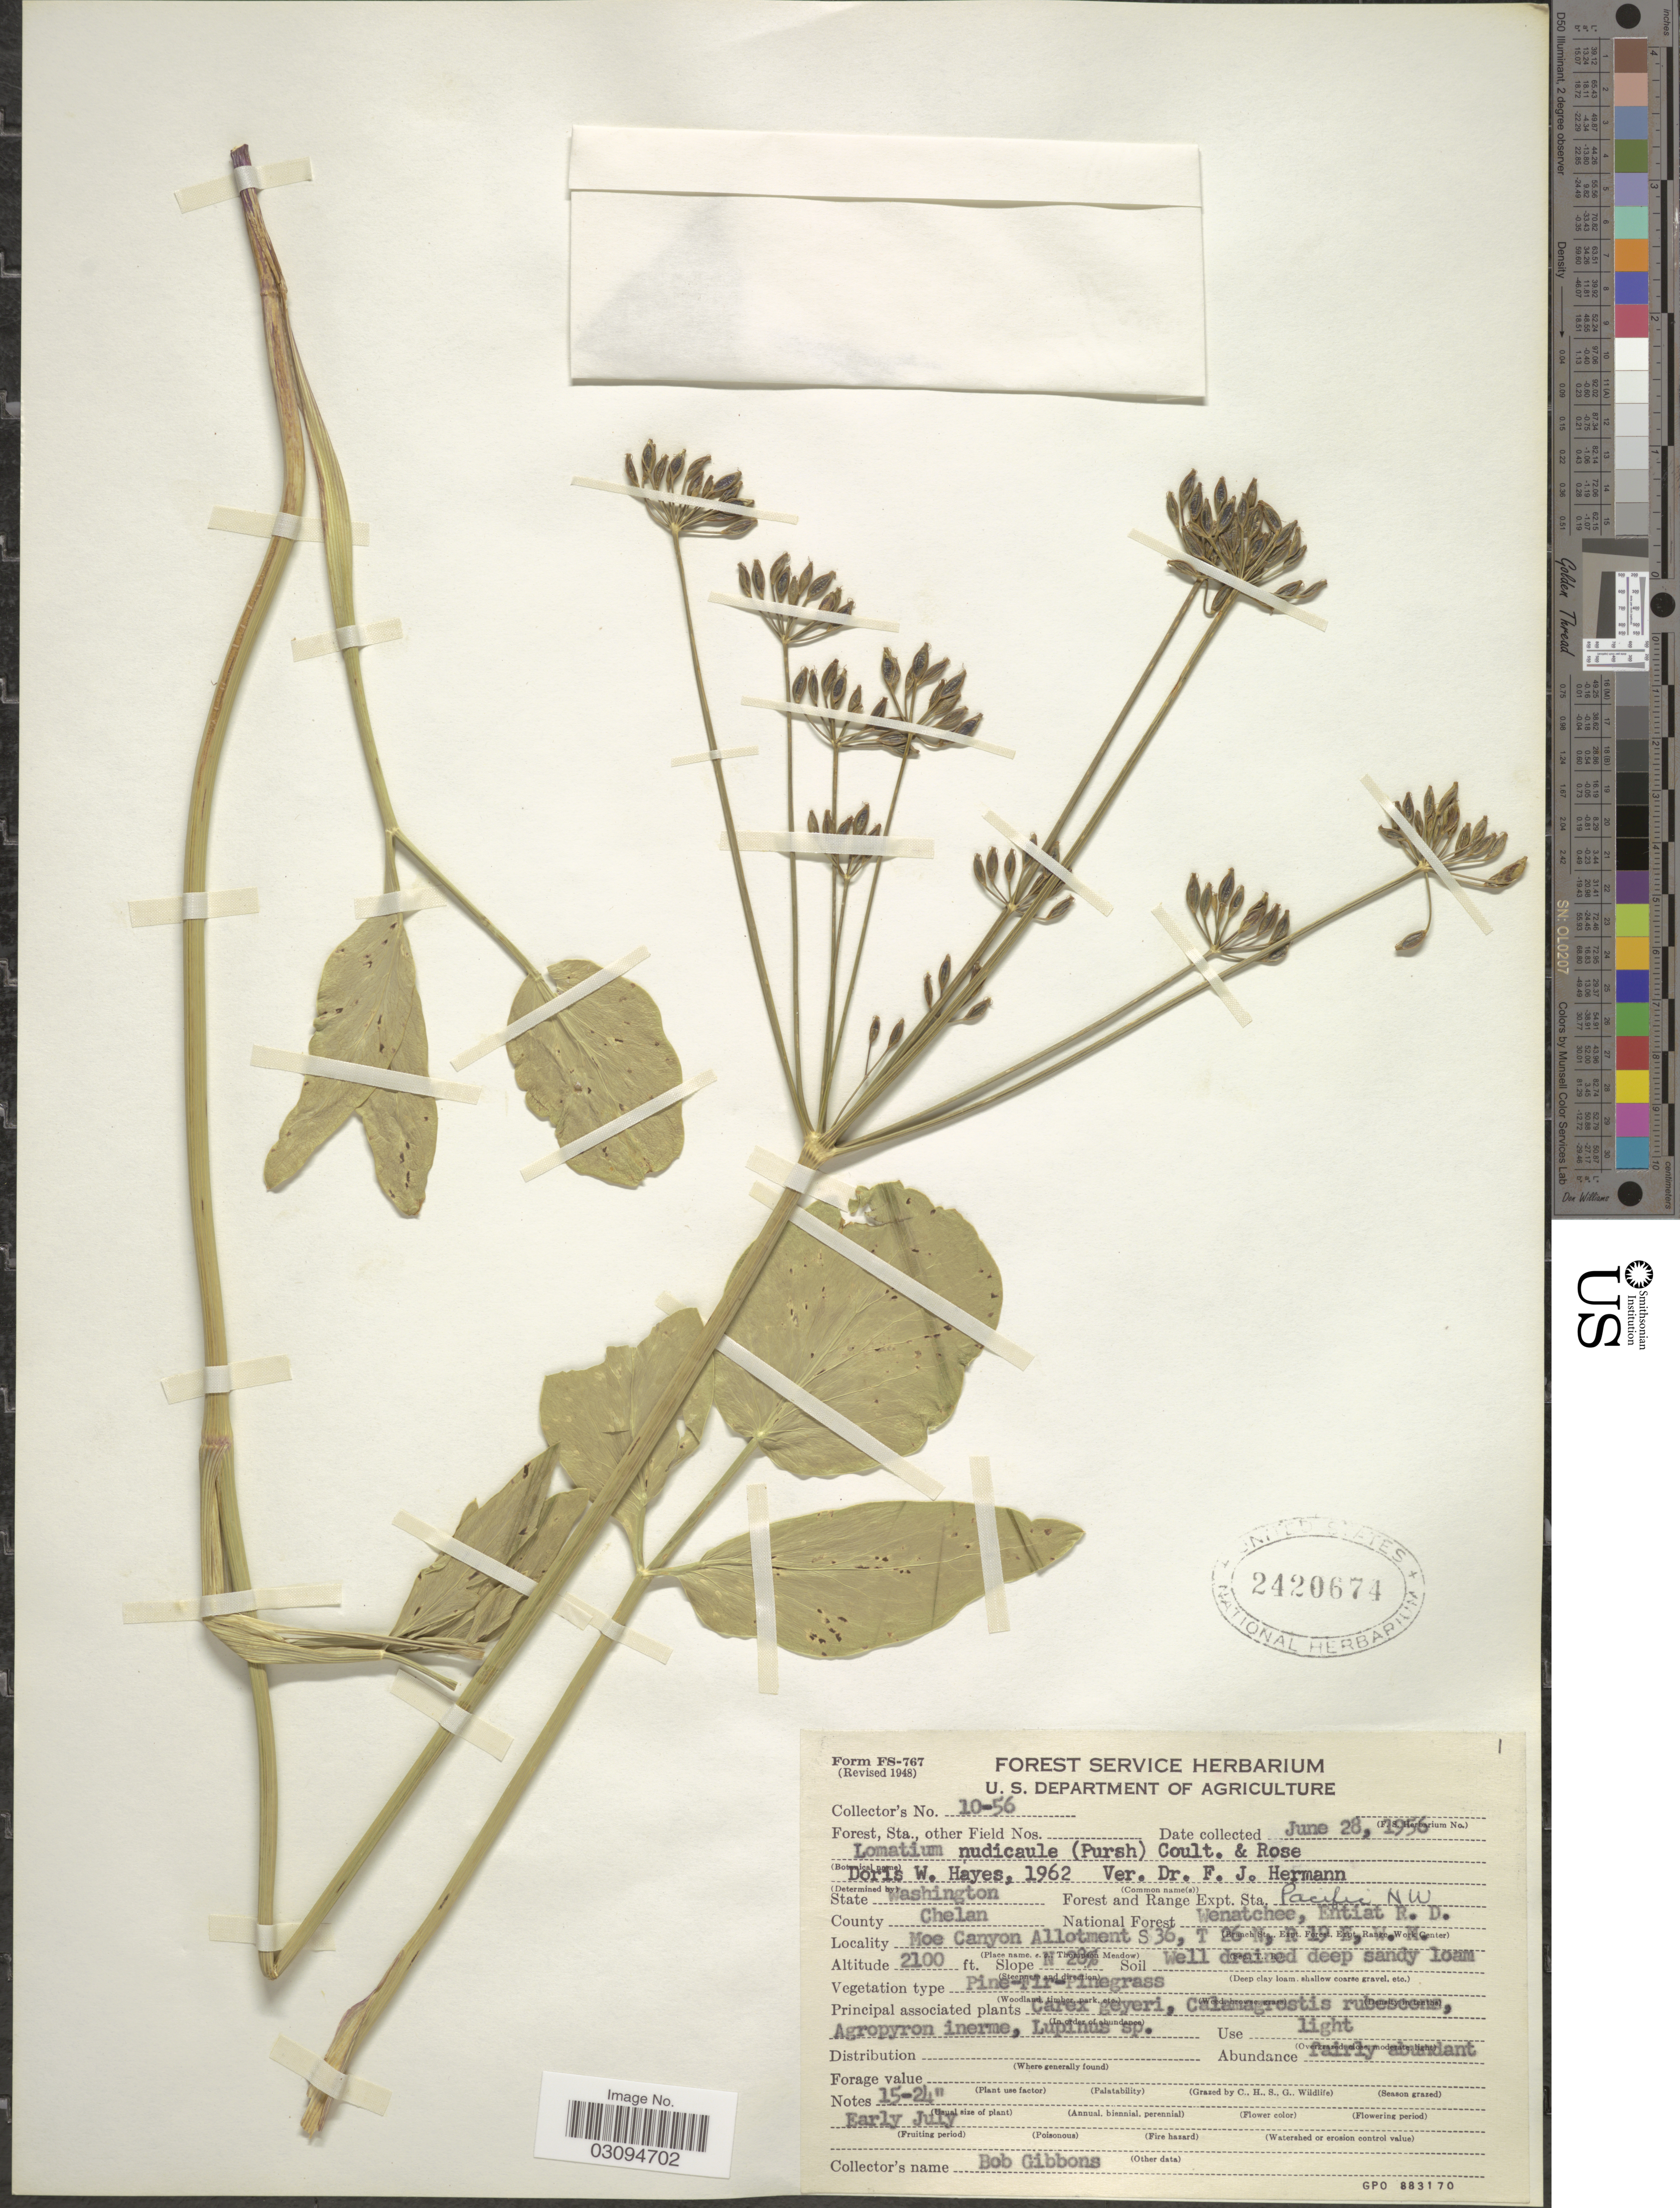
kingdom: Plantae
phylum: Tracheophyta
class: Magnoliopsida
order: Apiales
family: Apiaceae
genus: Lomatium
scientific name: Lomatium nudicaule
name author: (Pursh) J.M. Coult. & Rose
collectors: B. Gibbons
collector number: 10-56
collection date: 1956-06-28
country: United States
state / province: Washington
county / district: Chelan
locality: Forest and Range Expt. Sta. Pacific N W. County Chelan. National Forest Wenatchee, Entiat R.D. Moe Canyon Allotment S 36, T 26 N, R 19 E, W. N.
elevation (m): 640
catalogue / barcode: US 2420674